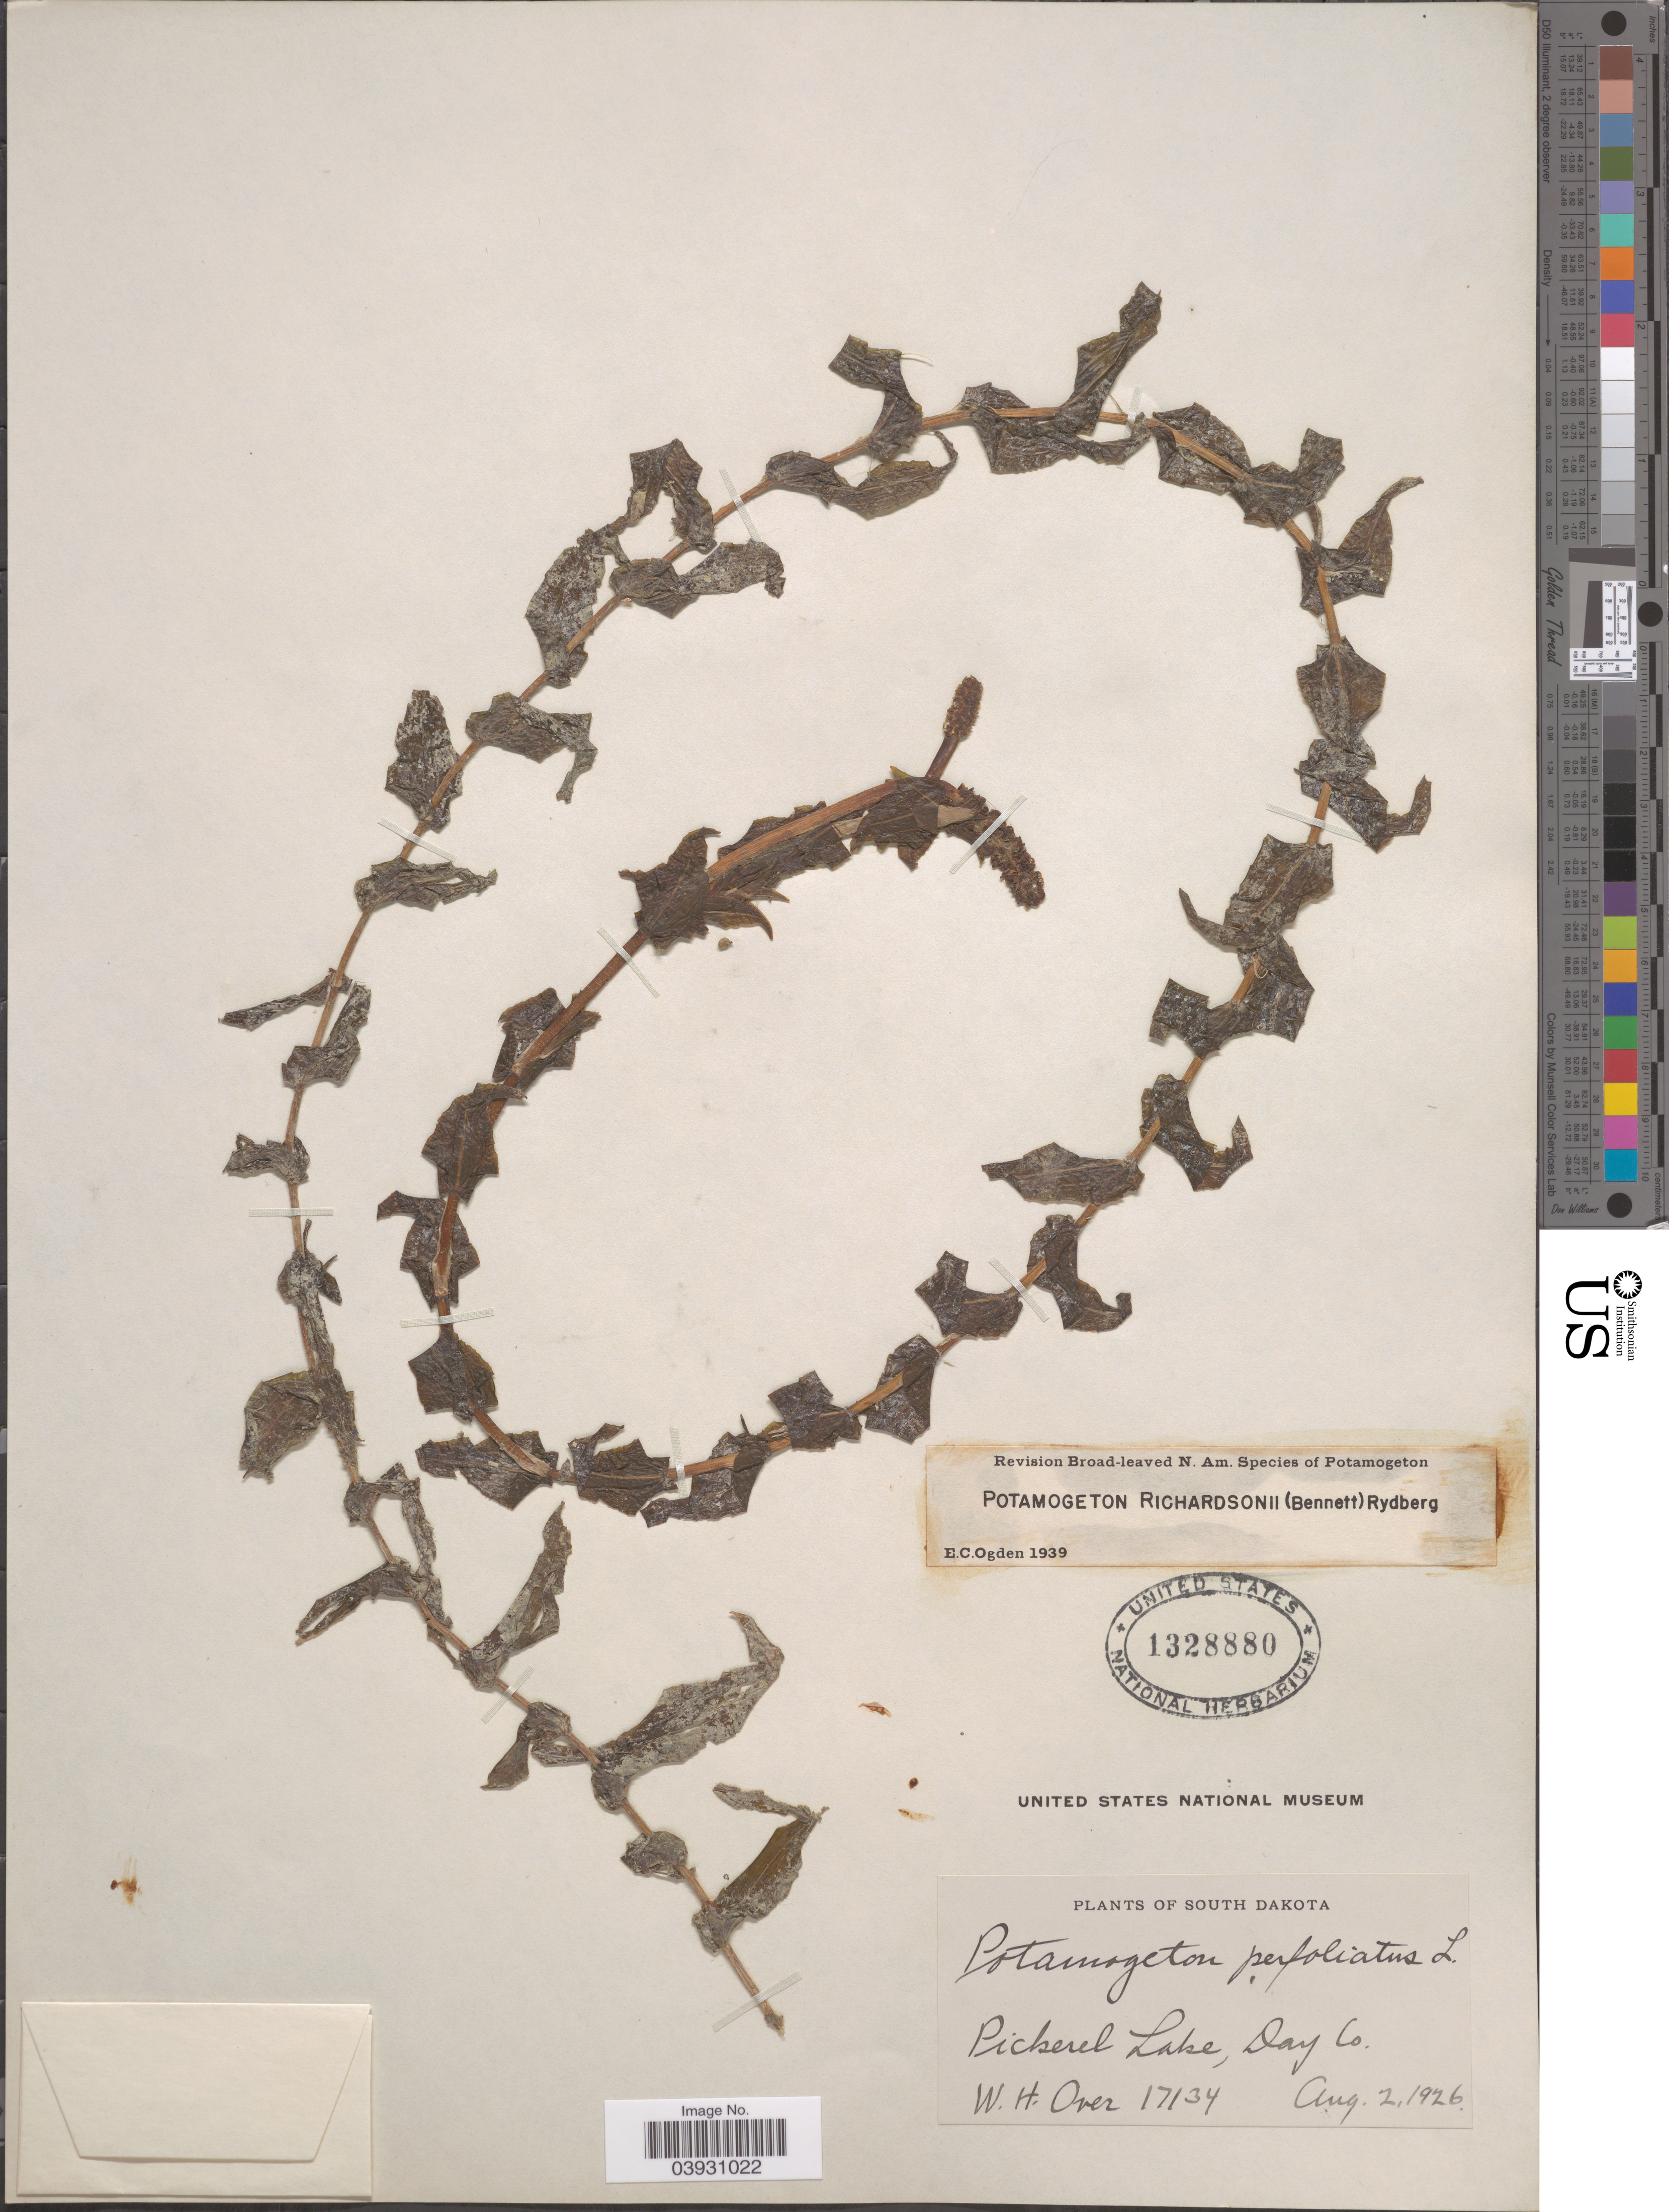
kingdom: Plantae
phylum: Tracheophyta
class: Liliopsida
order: Alismatales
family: Potamogetonaceae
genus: Potamogeton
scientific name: Potamogeton richardsonii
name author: (A.W. Benn.) Rydb.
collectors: W. Over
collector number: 17134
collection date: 1926-08-02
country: United States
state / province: South Dakota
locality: Pickerel Lake, Day Co.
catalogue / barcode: US 1328880